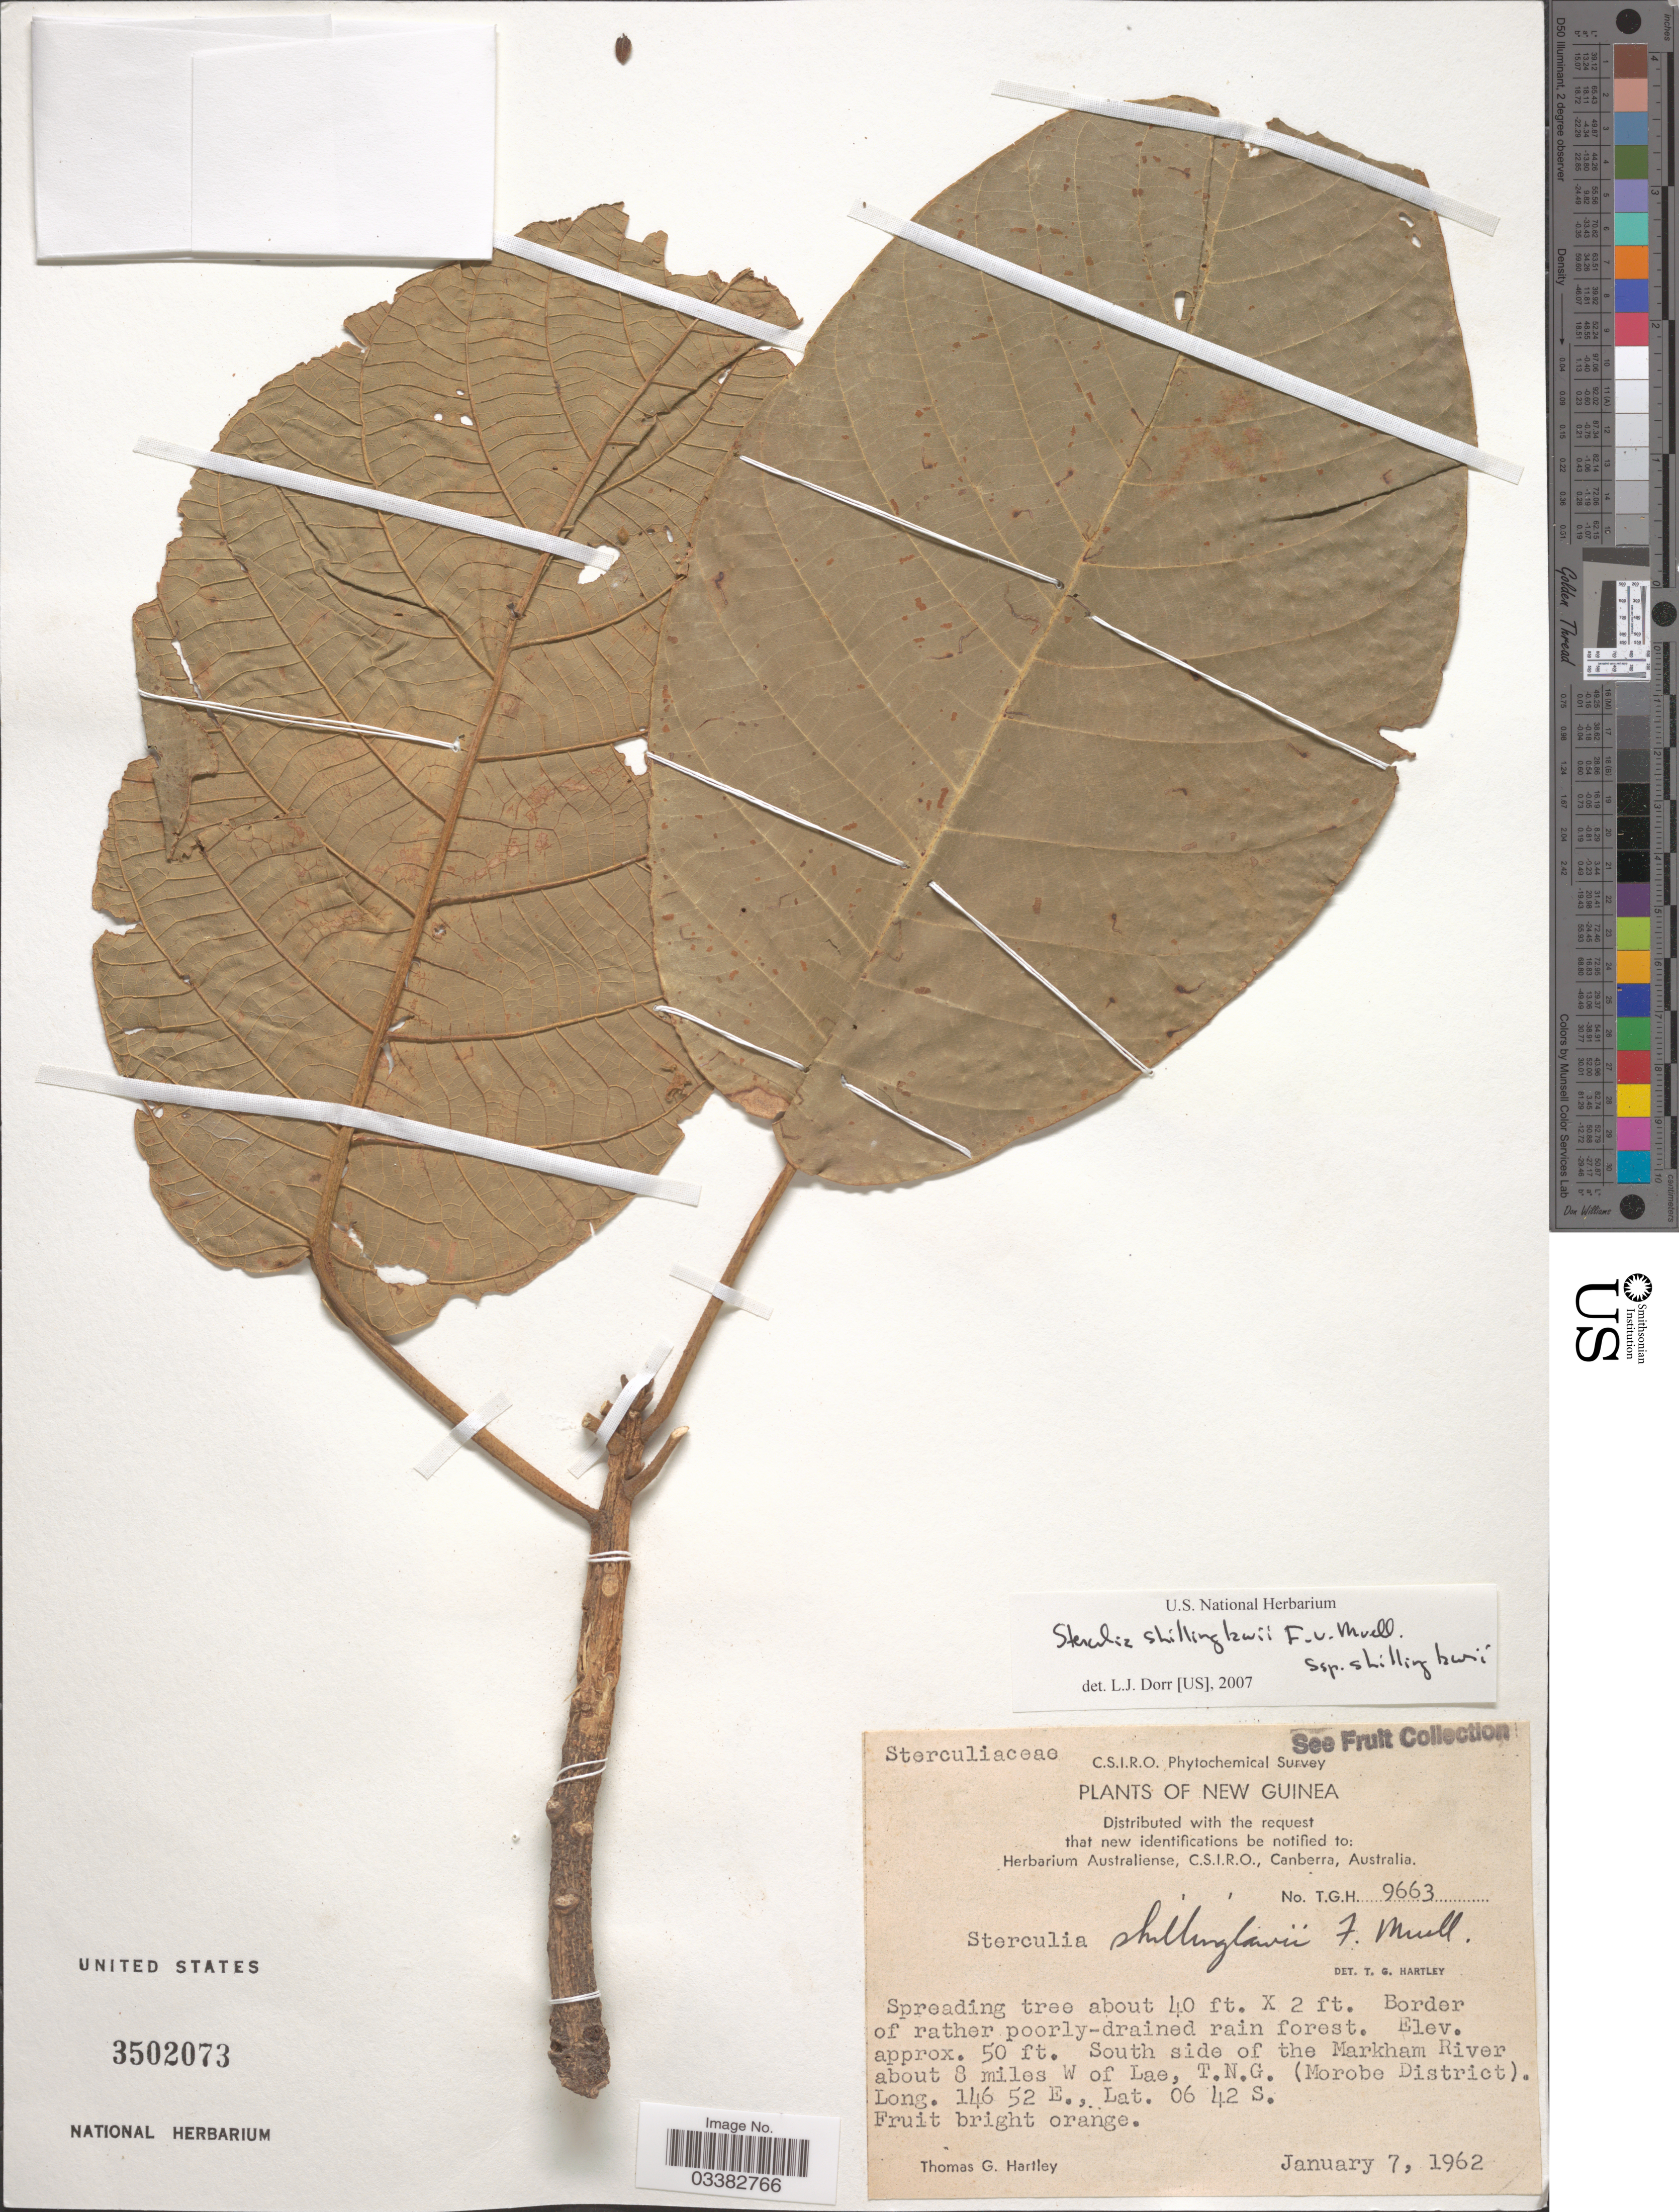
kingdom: Plantae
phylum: Tracheophyta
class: Magnoliopsida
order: Malvales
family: Malvaceae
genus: Sterculia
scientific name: Sterculia shillinglawii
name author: F. Muell.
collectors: T. Hartley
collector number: T.G.H. 9663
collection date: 1962-01-07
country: Papua New Guinea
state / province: Morobe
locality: New Guinea. South side of the Markham River about 8 miles W of Lae, T.N.G. (Morobe District).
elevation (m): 15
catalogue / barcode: US 3502073